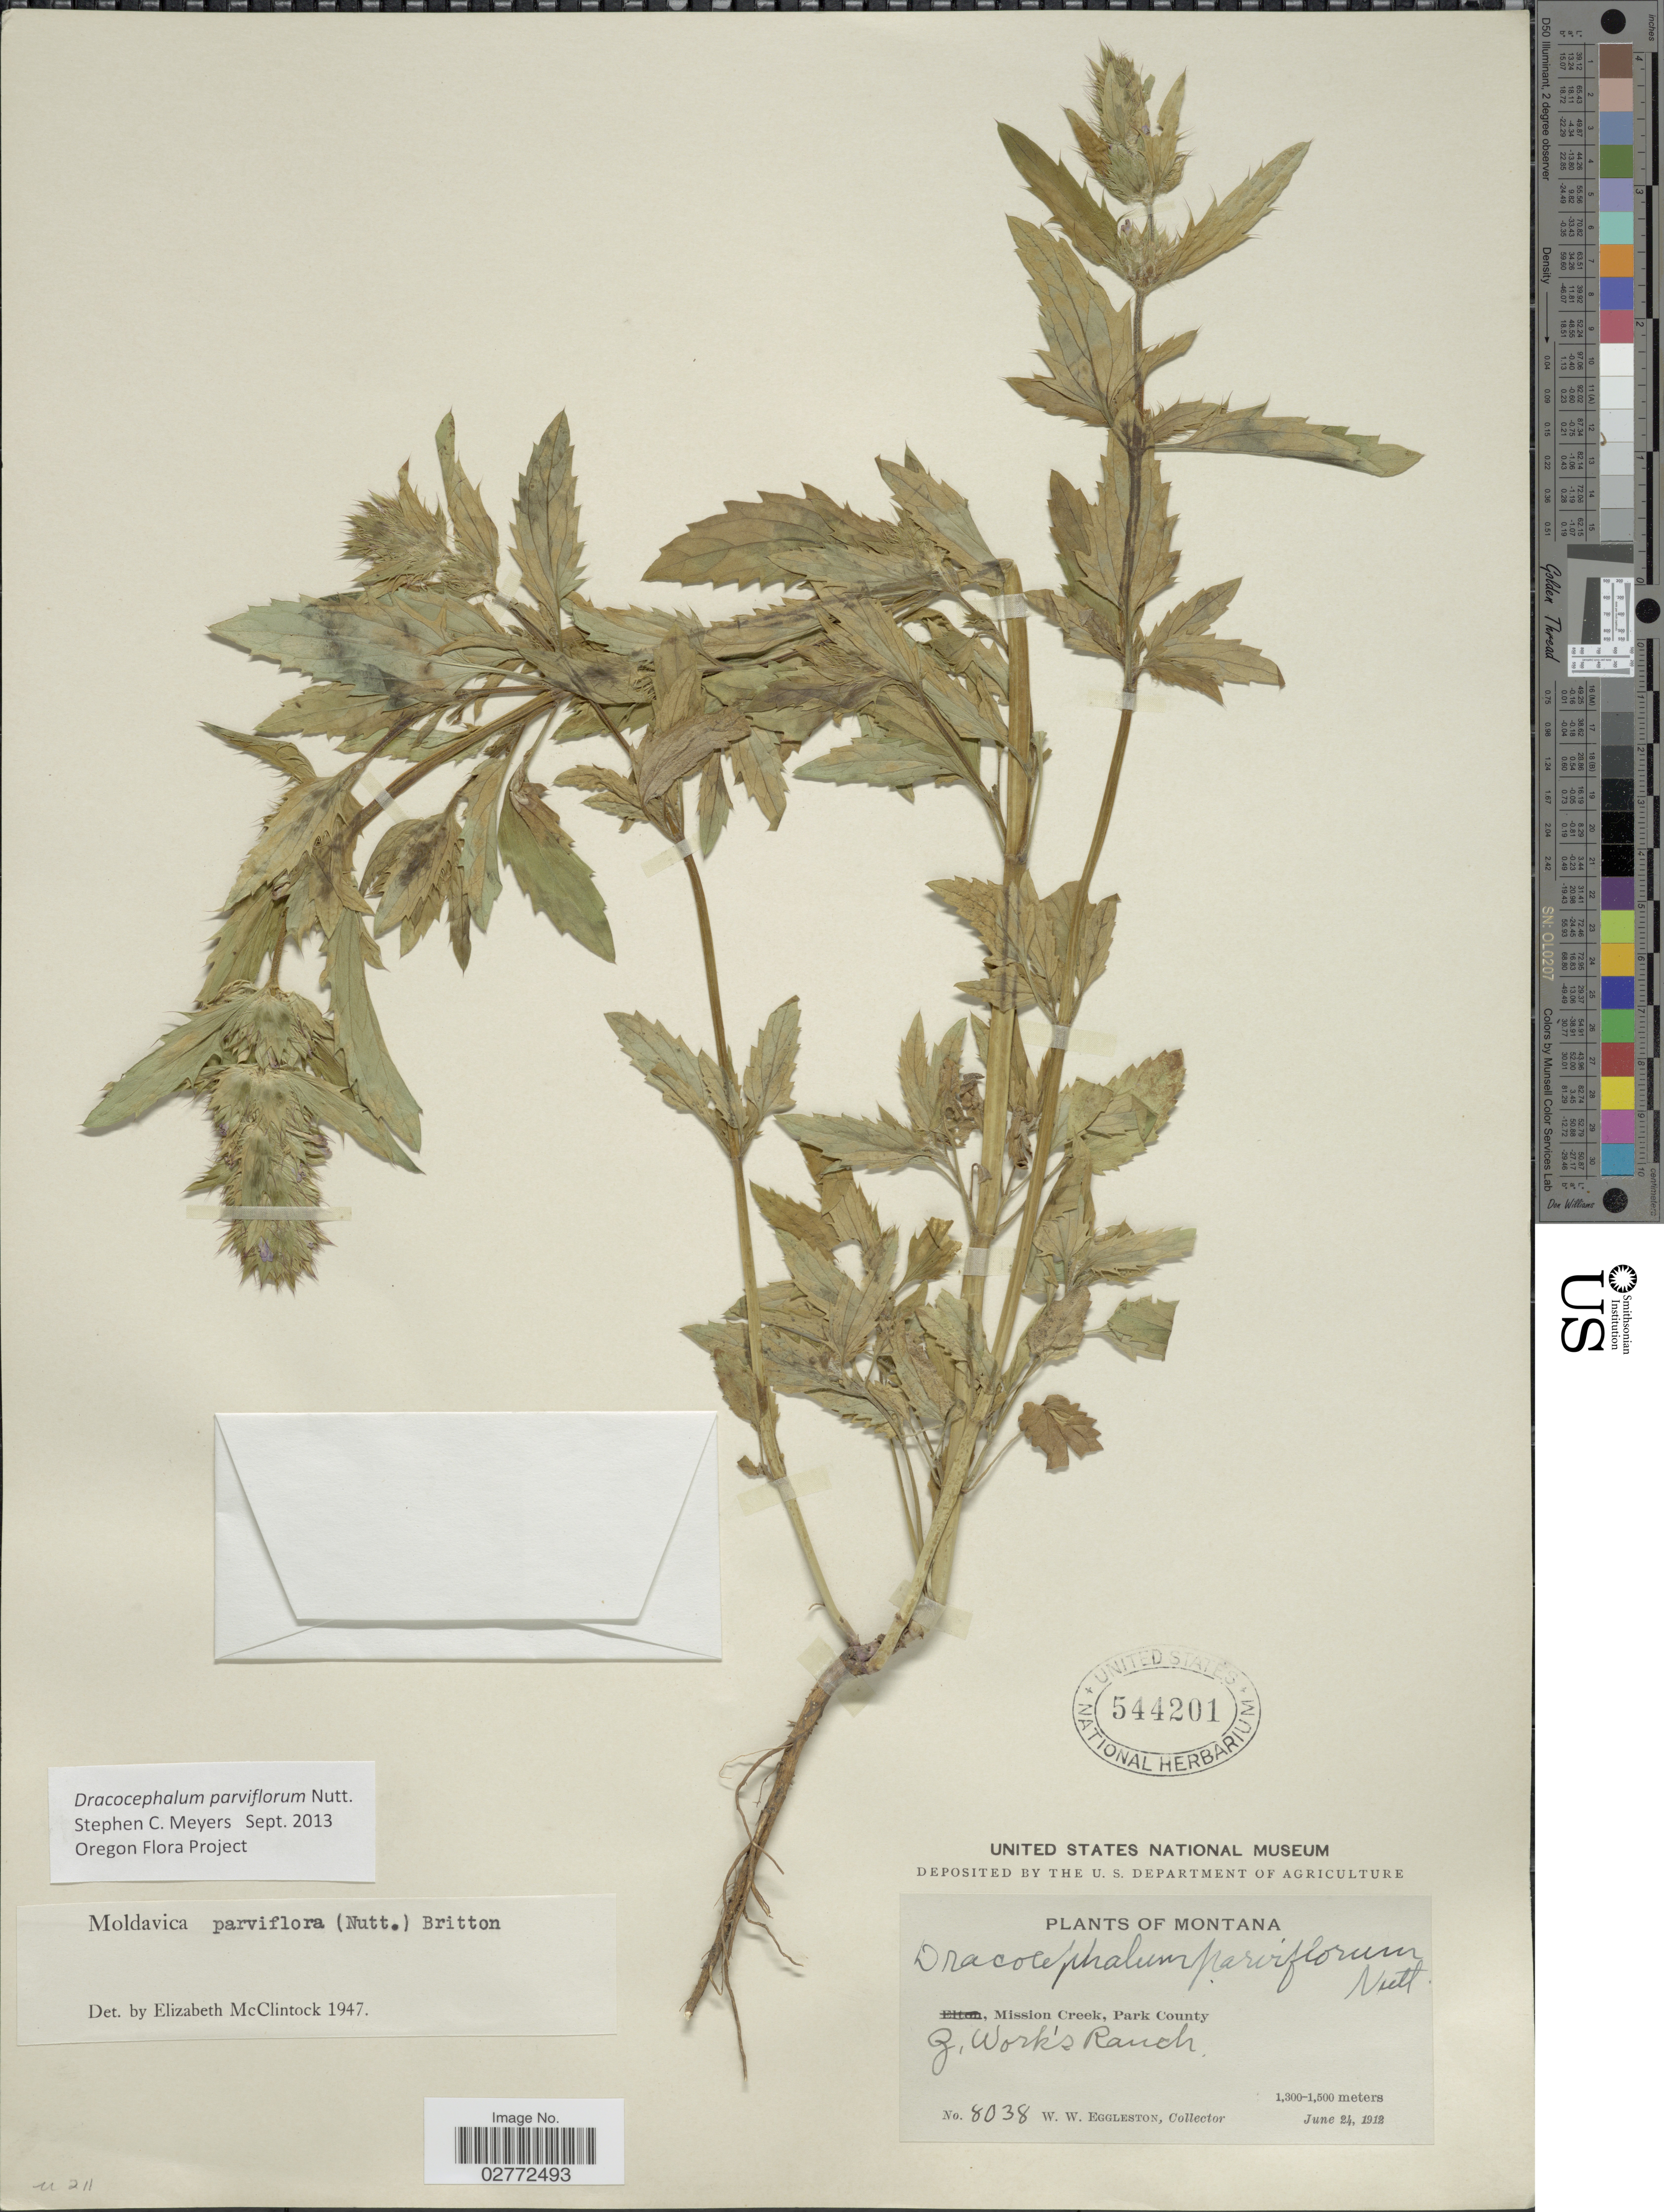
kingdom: Plantae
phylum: Tracheophyta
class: Magnoliopsida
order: Lamiales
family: Lamiaceae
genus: Dracocephalum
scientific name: Dracocephalum parviflorum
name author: Nutt.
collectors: W. W. Eggleston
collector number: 8038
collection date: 1912-06-24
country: United States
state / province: Montana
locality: Mission Creek, Park County. Z. Work's Ranch.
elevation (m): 1300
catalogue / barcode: US 544201